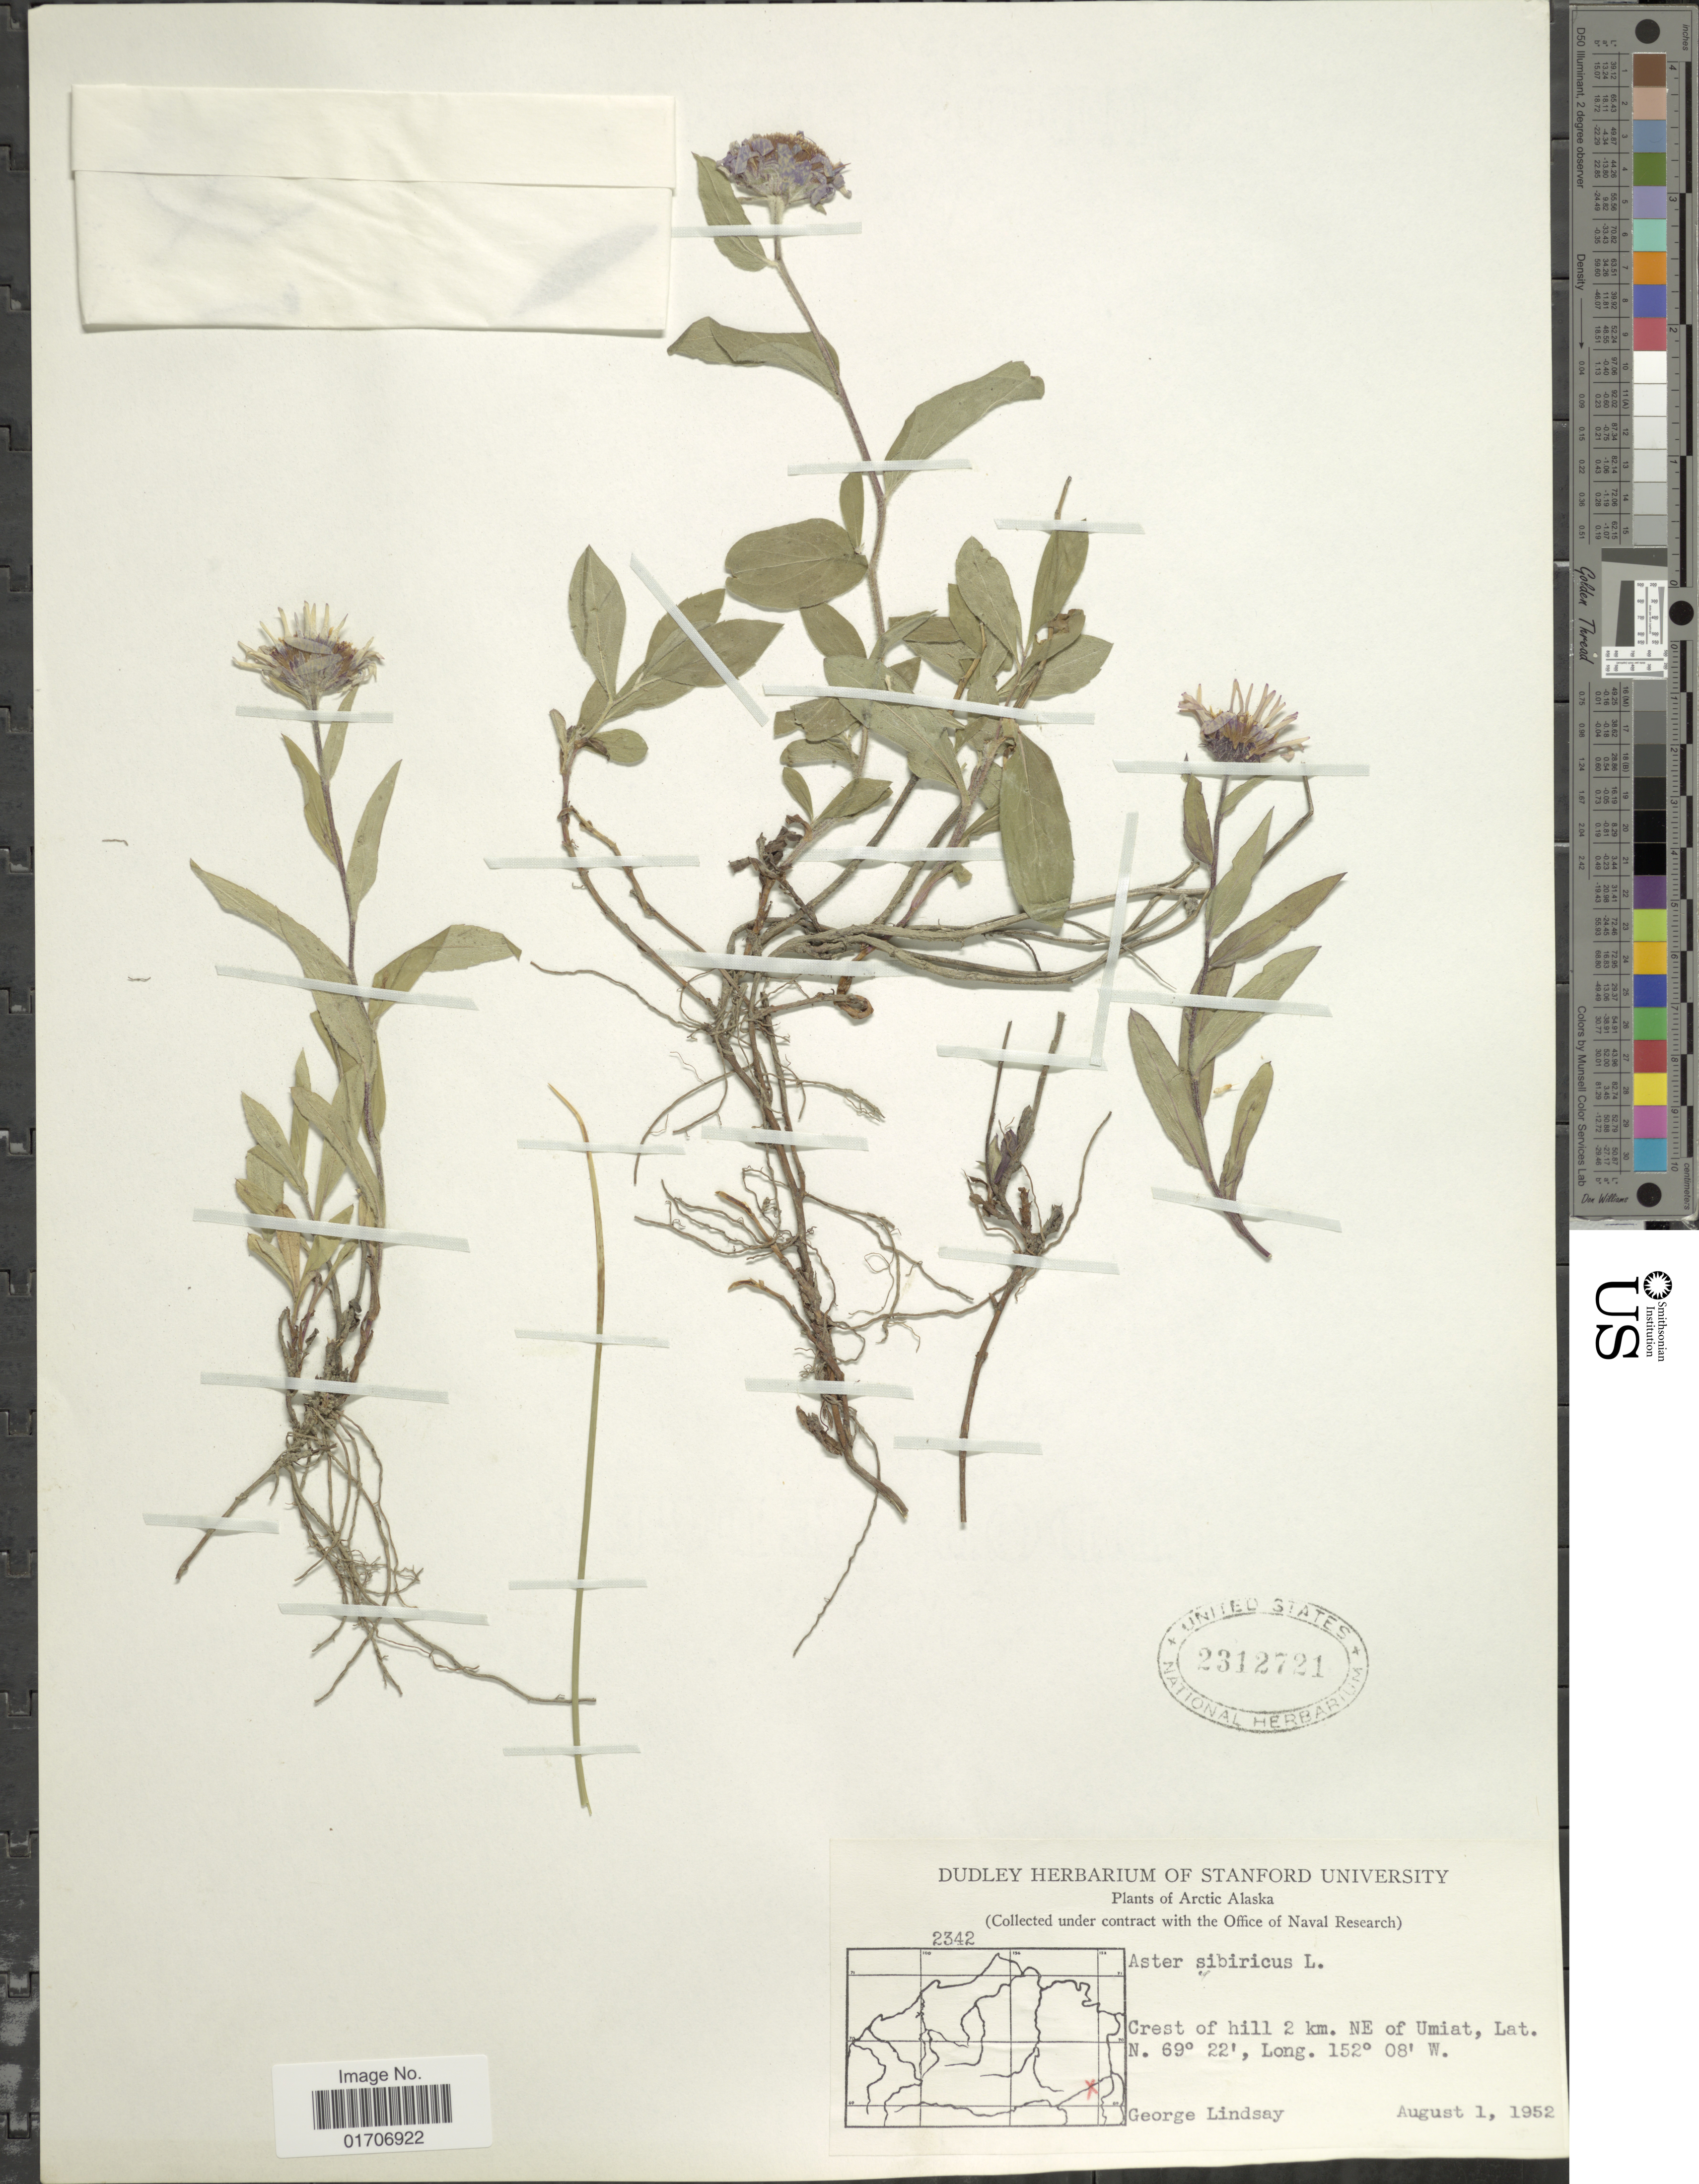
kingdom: Plantae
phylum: Tracheophyta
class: Magnoliopsida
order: Asterales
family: Asteraceae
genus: Eurybia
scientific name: Eurybia sibirica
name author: (L.) G.L. Nesom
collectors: G. Lindsay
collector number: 2342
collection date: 1952-08-01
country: United States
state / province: Alaska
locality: Arctic Alaska. Crest of hill 2 km. NE of Umiat.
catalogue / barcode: US 2312721